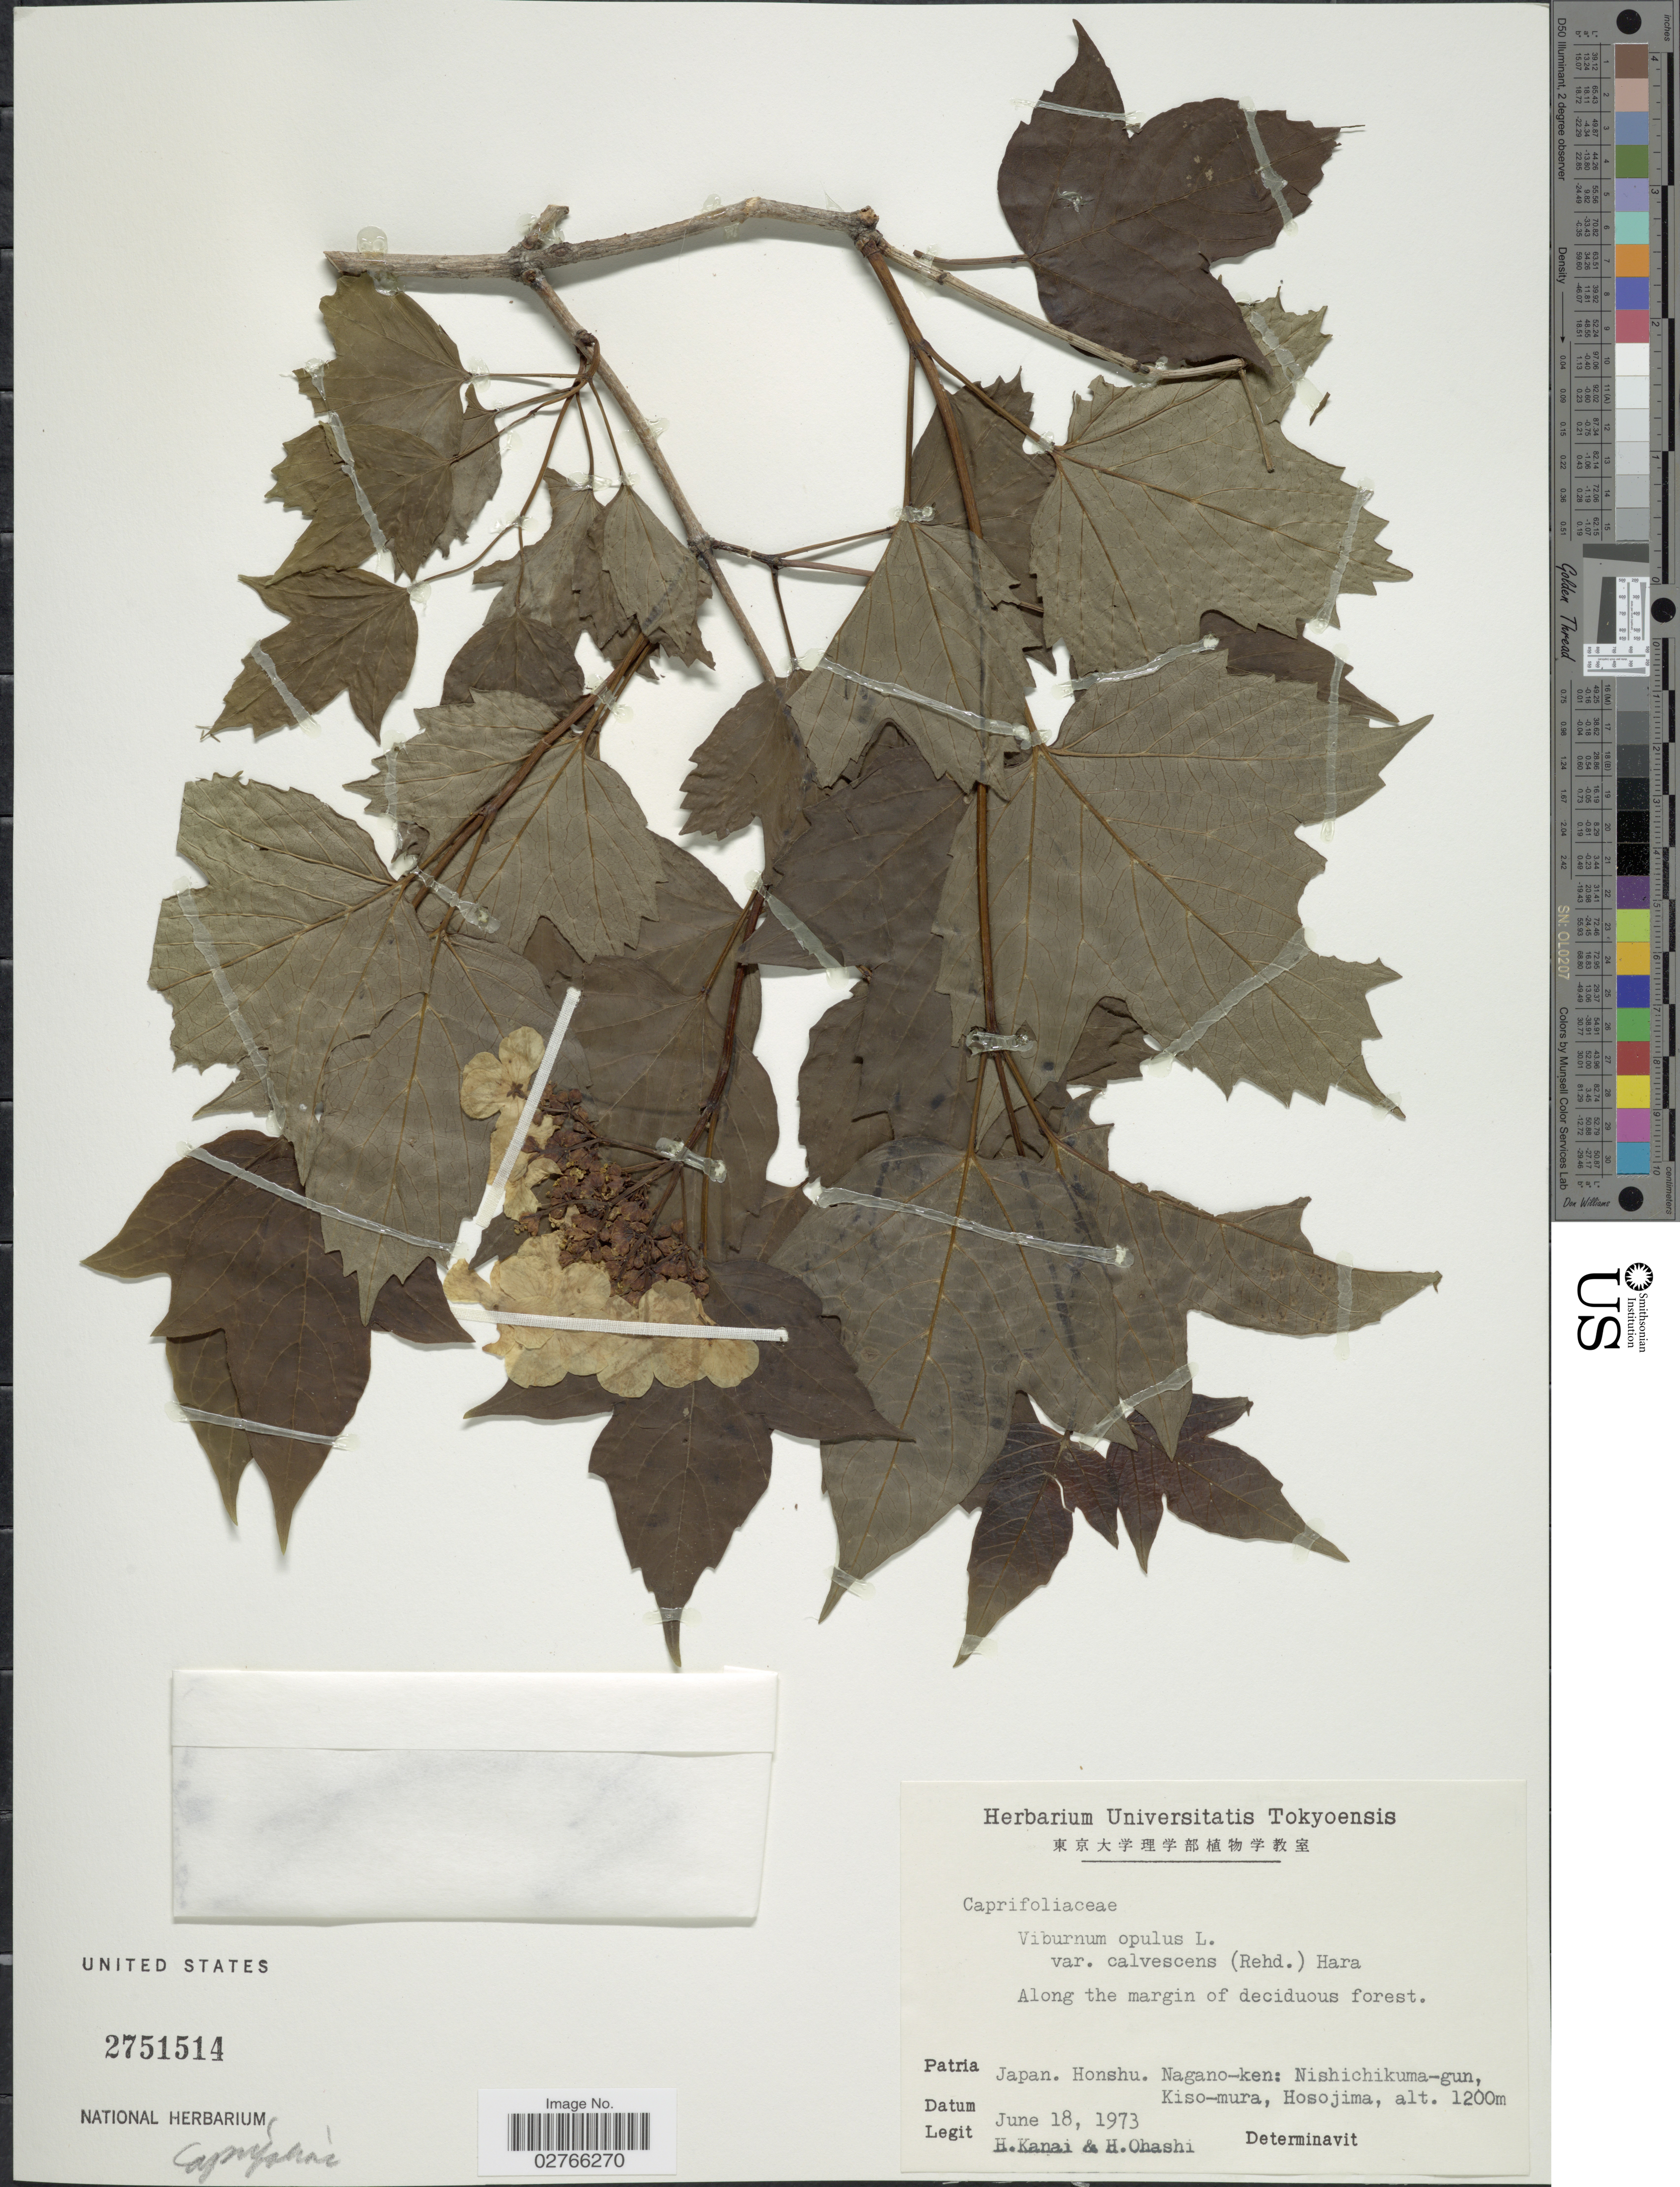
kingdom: Plantae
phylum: Tracheophyta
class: Magnoliopsida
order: Dipsacales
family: Viburnaceae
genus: Viburnum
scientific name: Viburnum opulus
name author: L.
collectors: H. Kanai & H. Ohashi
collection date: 1973-06-18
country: Japan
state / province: Nagano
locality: Honshu. Nagano-ken: Nishichikuma-gun, Kiso-mura, Hosojima.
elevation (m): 1200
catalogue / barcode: US 2751514